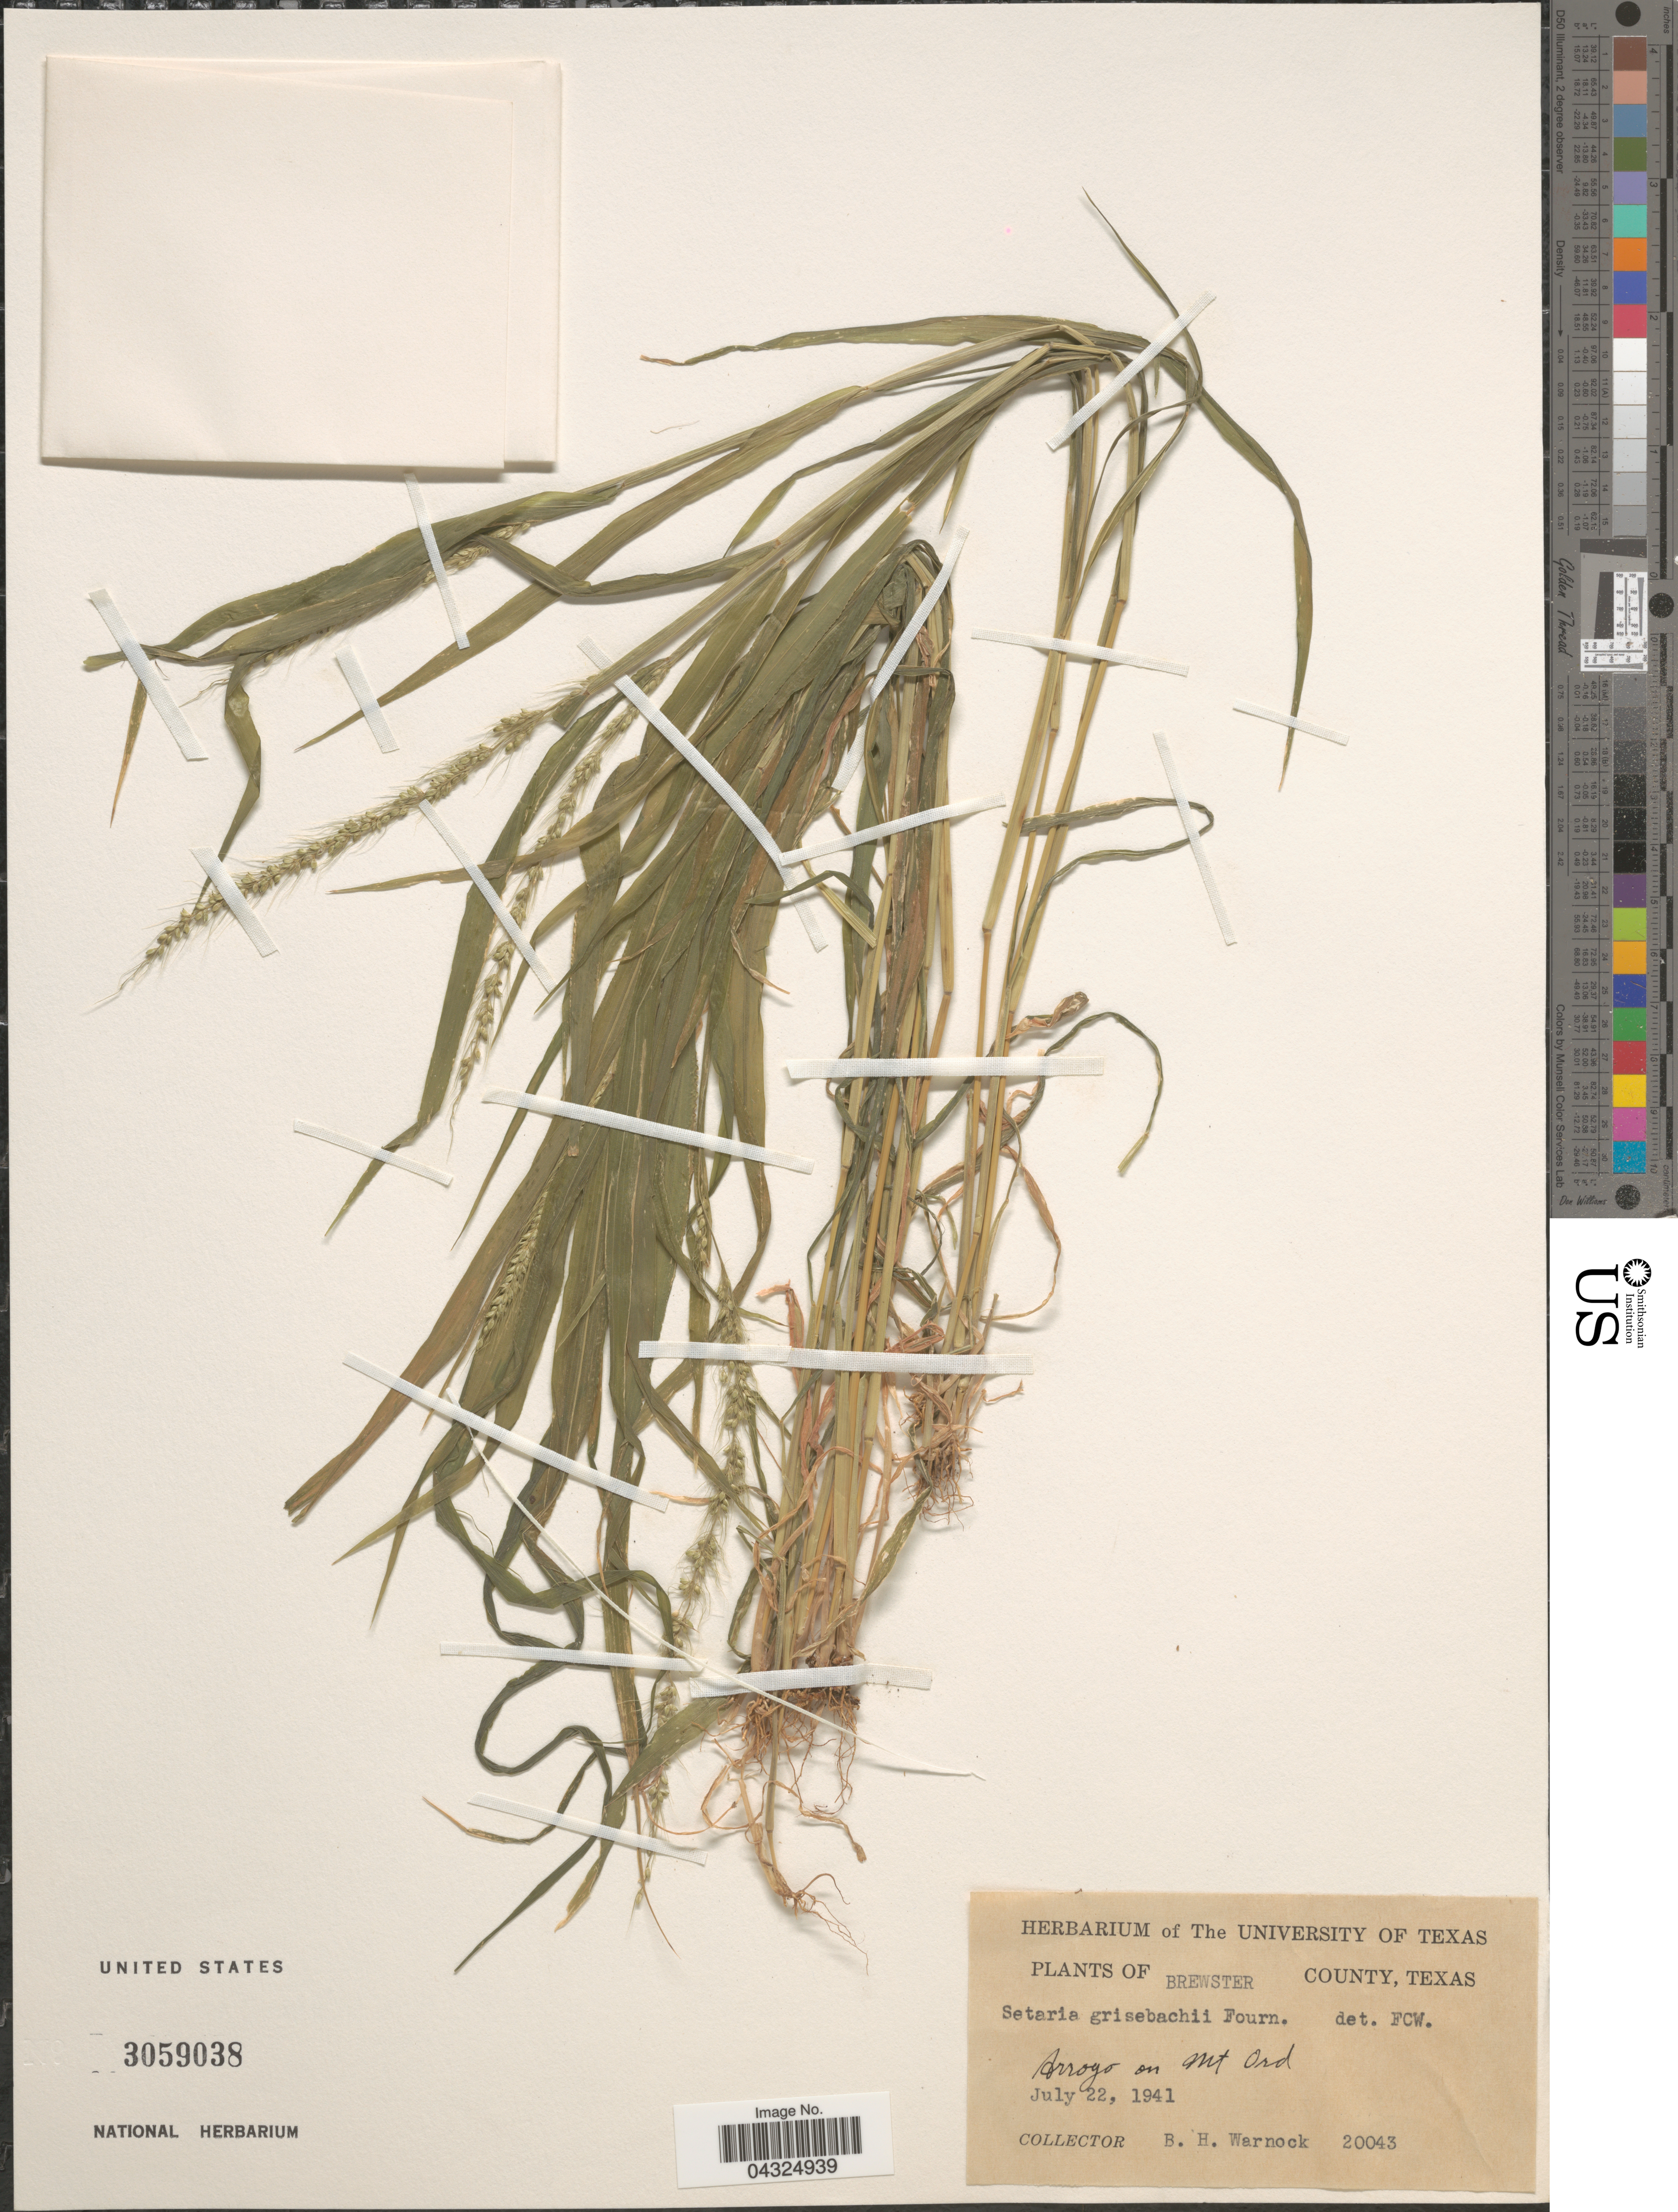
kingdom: Plantae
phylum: Tracheophyta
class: Liliopsida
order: Poales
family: Poaceae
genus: Setaria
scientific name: Setaria grisebachii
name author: E. Fourn.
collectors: B. H. Warnock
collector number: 20043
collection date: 1941-07-22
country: United States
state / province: Texas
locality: Brewster County. Arroyo on Mt Ord.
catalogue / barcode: US 3059038